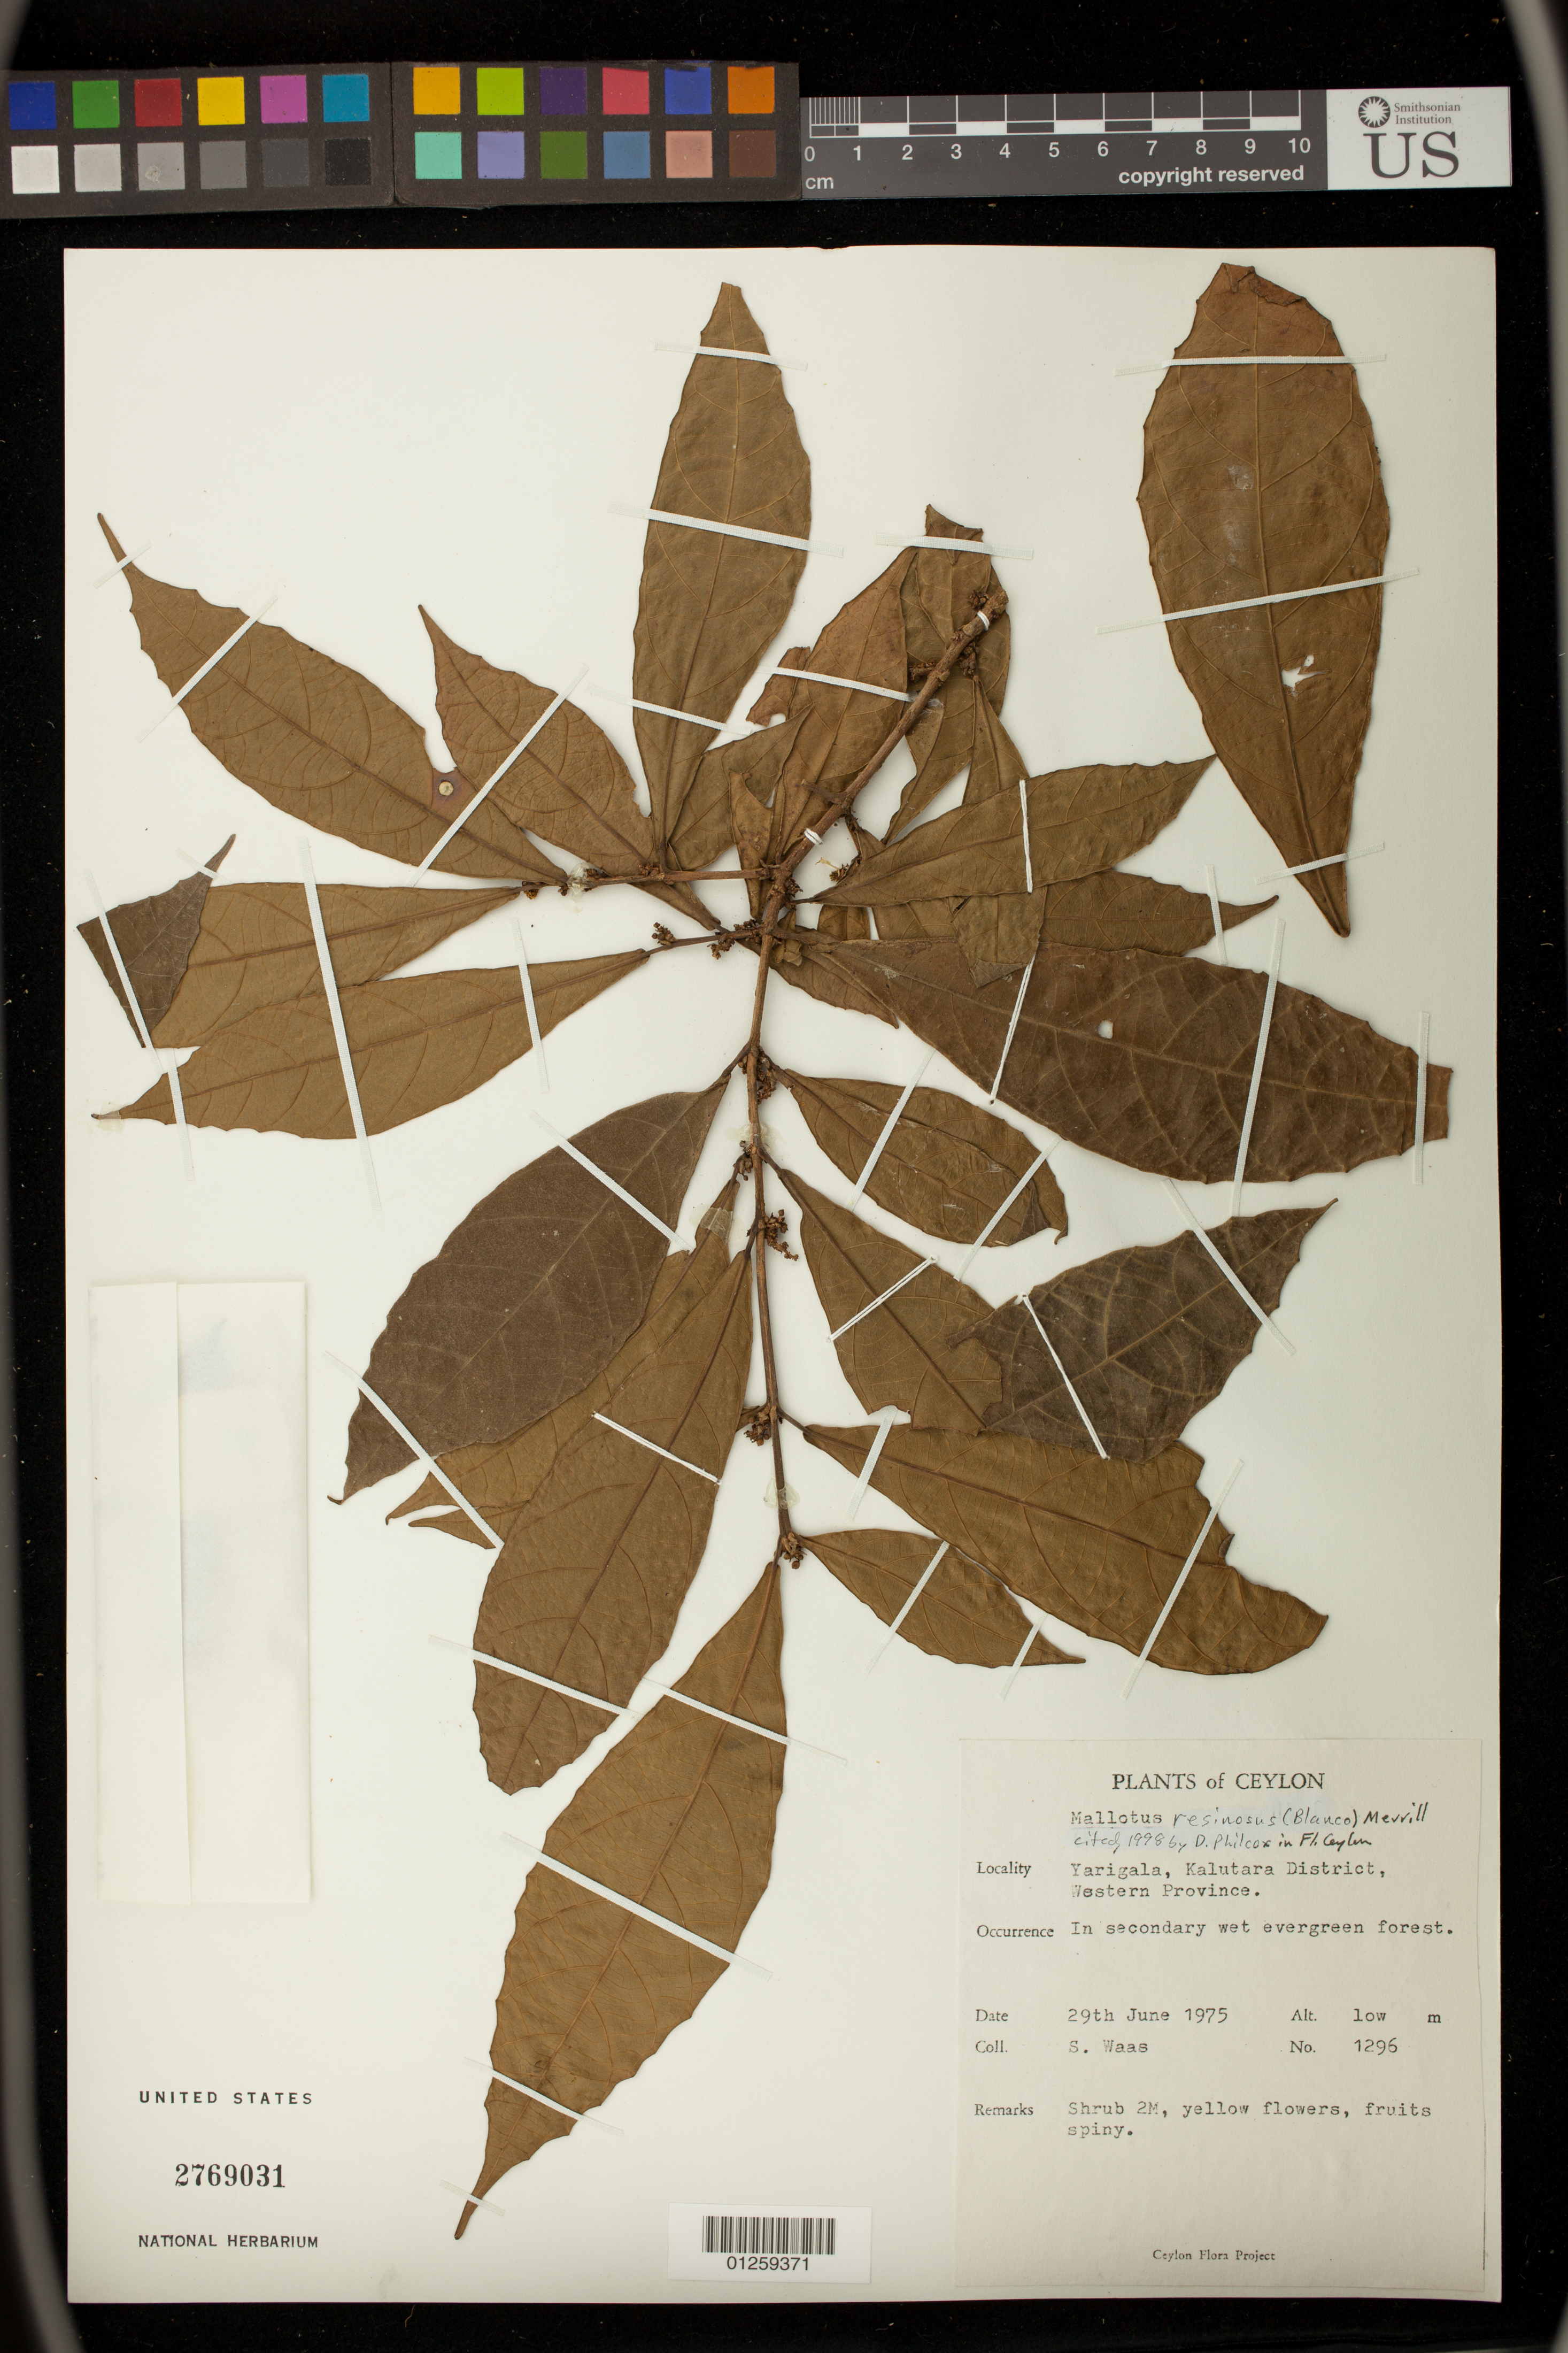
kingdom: Plantae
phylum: Tracheophyta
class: Magnoliopsida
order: Malpighiales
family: Euphorbiaceae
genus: Mallotus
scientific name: Mallotus resinosus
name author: (Blanco) Merr.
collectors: S. Waas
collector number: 1296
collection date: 1975-06-29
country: Sri Lanka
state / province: Western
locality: Yarigala, Kalutara District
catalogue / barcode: US 2769031